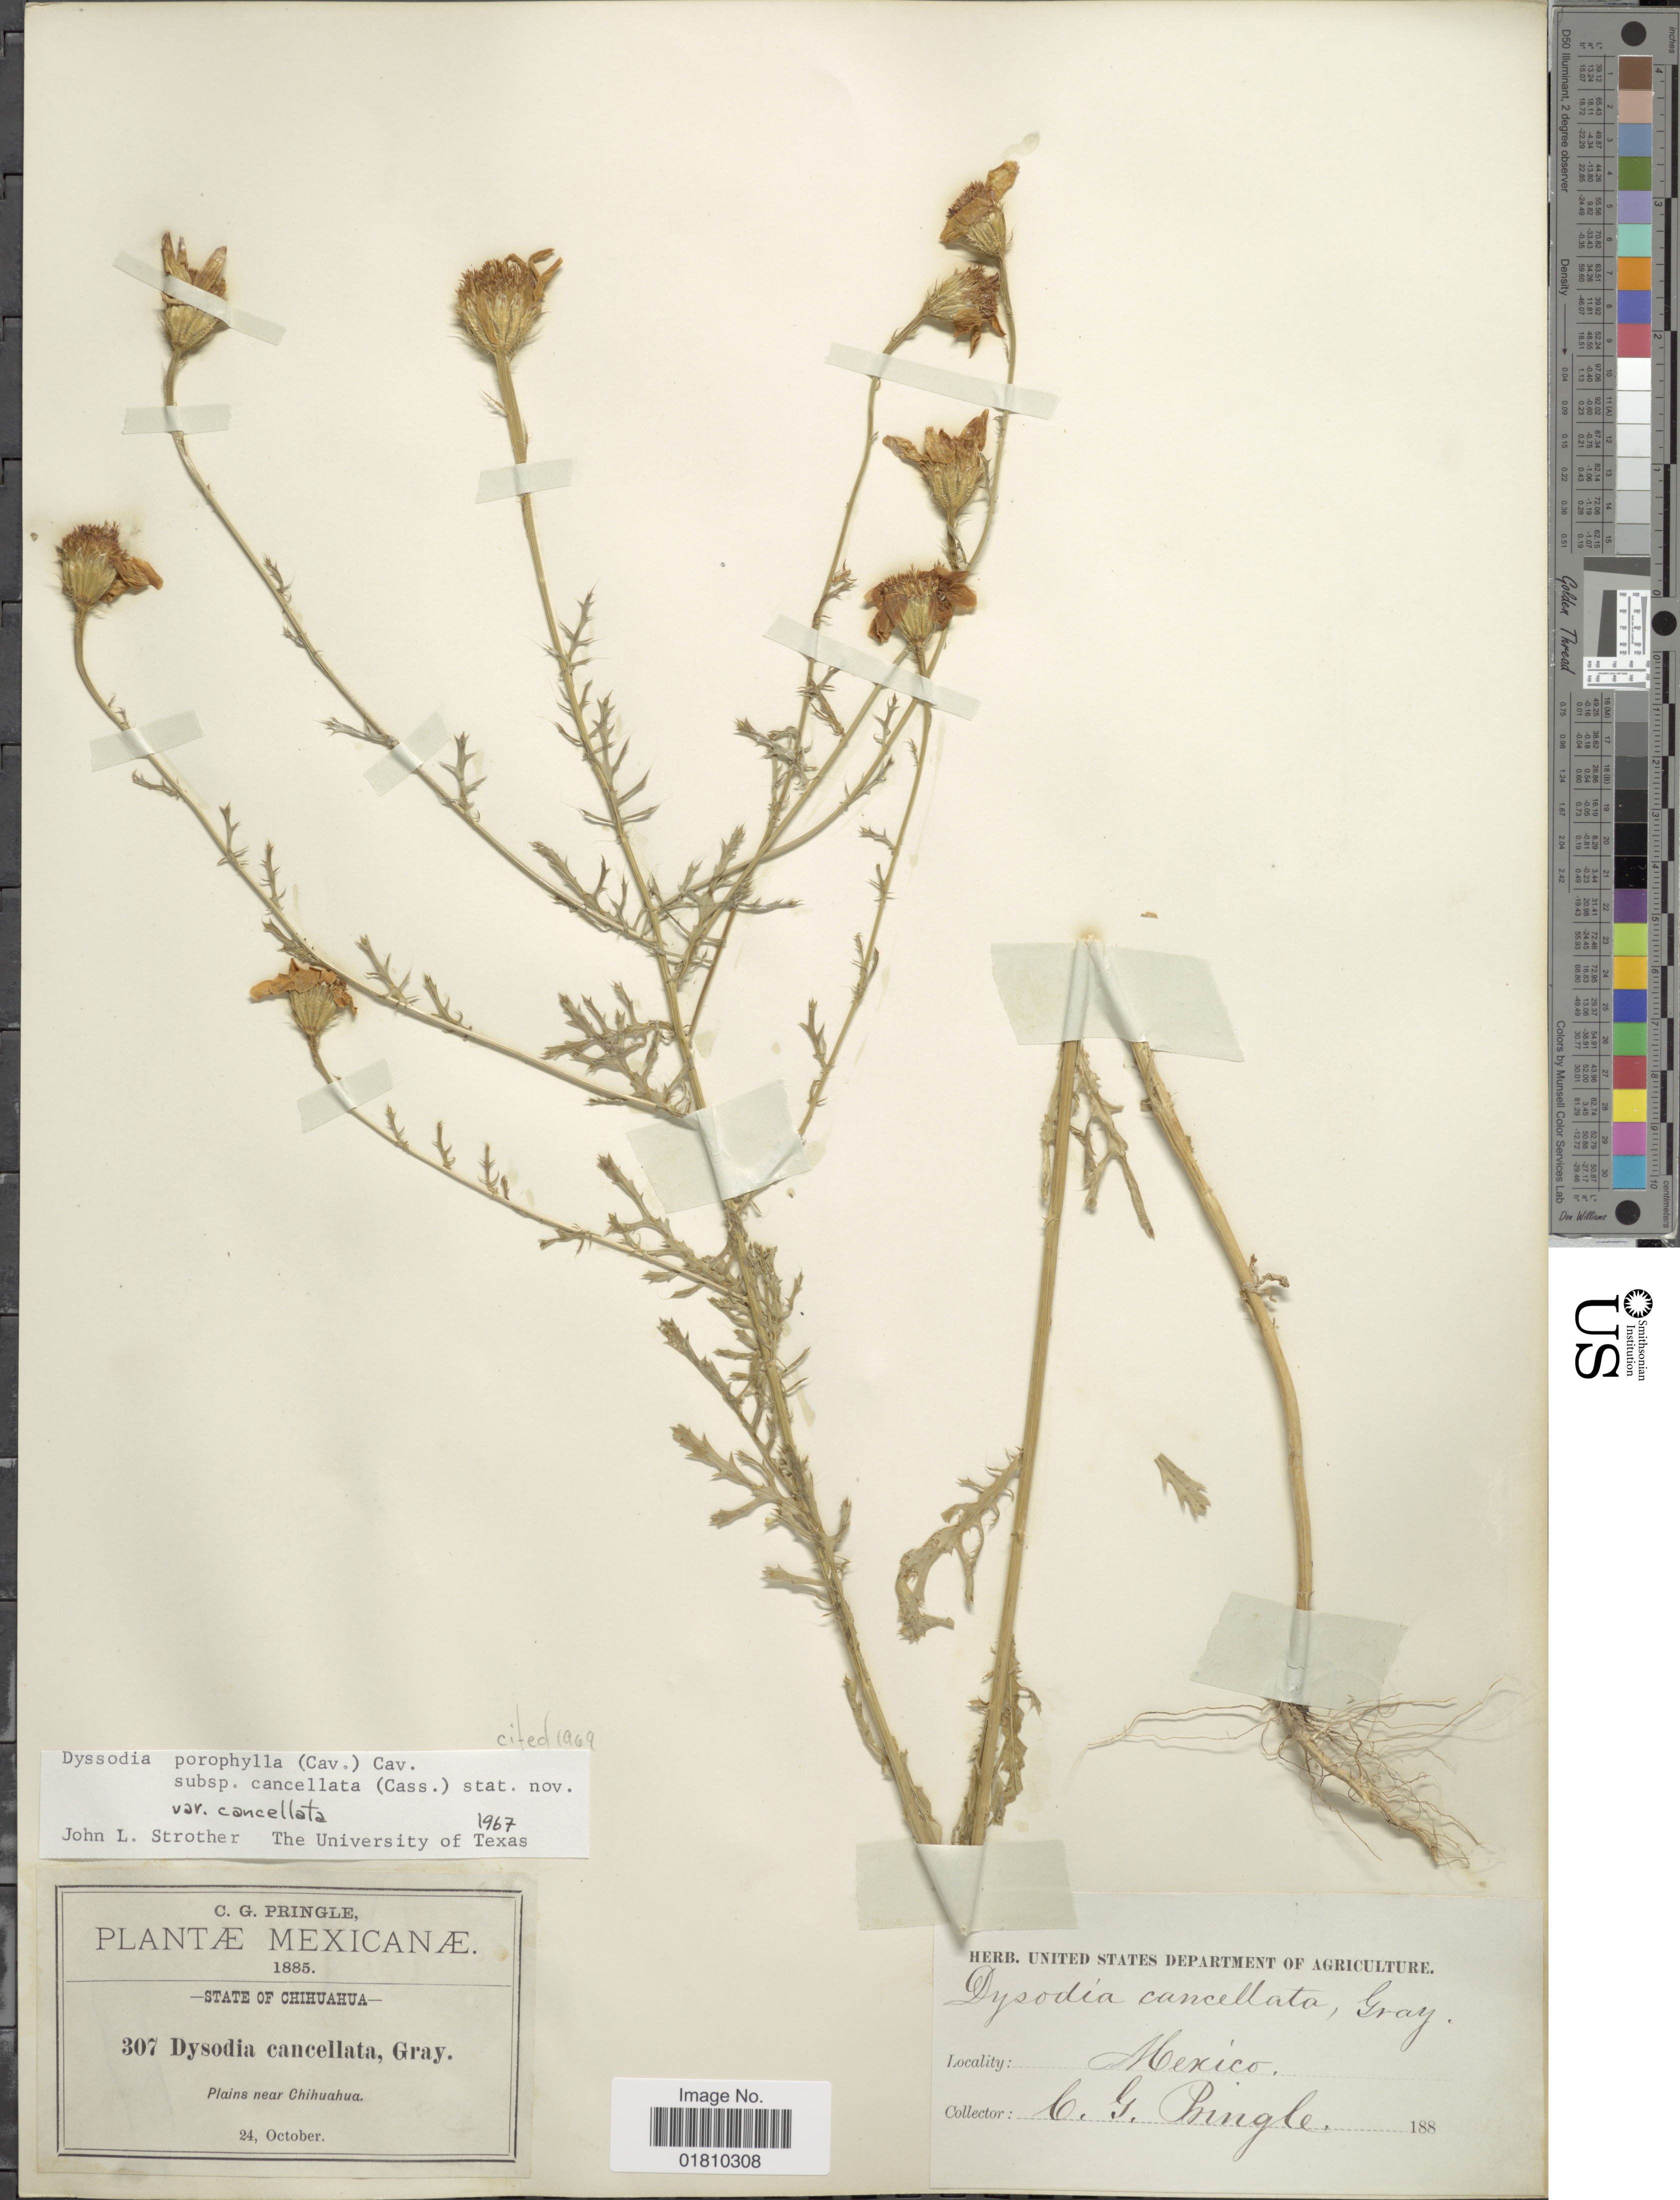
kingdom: Plantae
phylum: Tracheophyta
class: Magnoliopsida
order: Asterales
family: Asteraceae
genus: Adenophyllum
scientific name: Adenophyllum porophyllum var. cancellatum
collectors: C. G. Pringle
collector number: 307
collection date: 1885-10-24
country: Mexico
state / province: Chihuahua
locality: Plains near Chihuahua